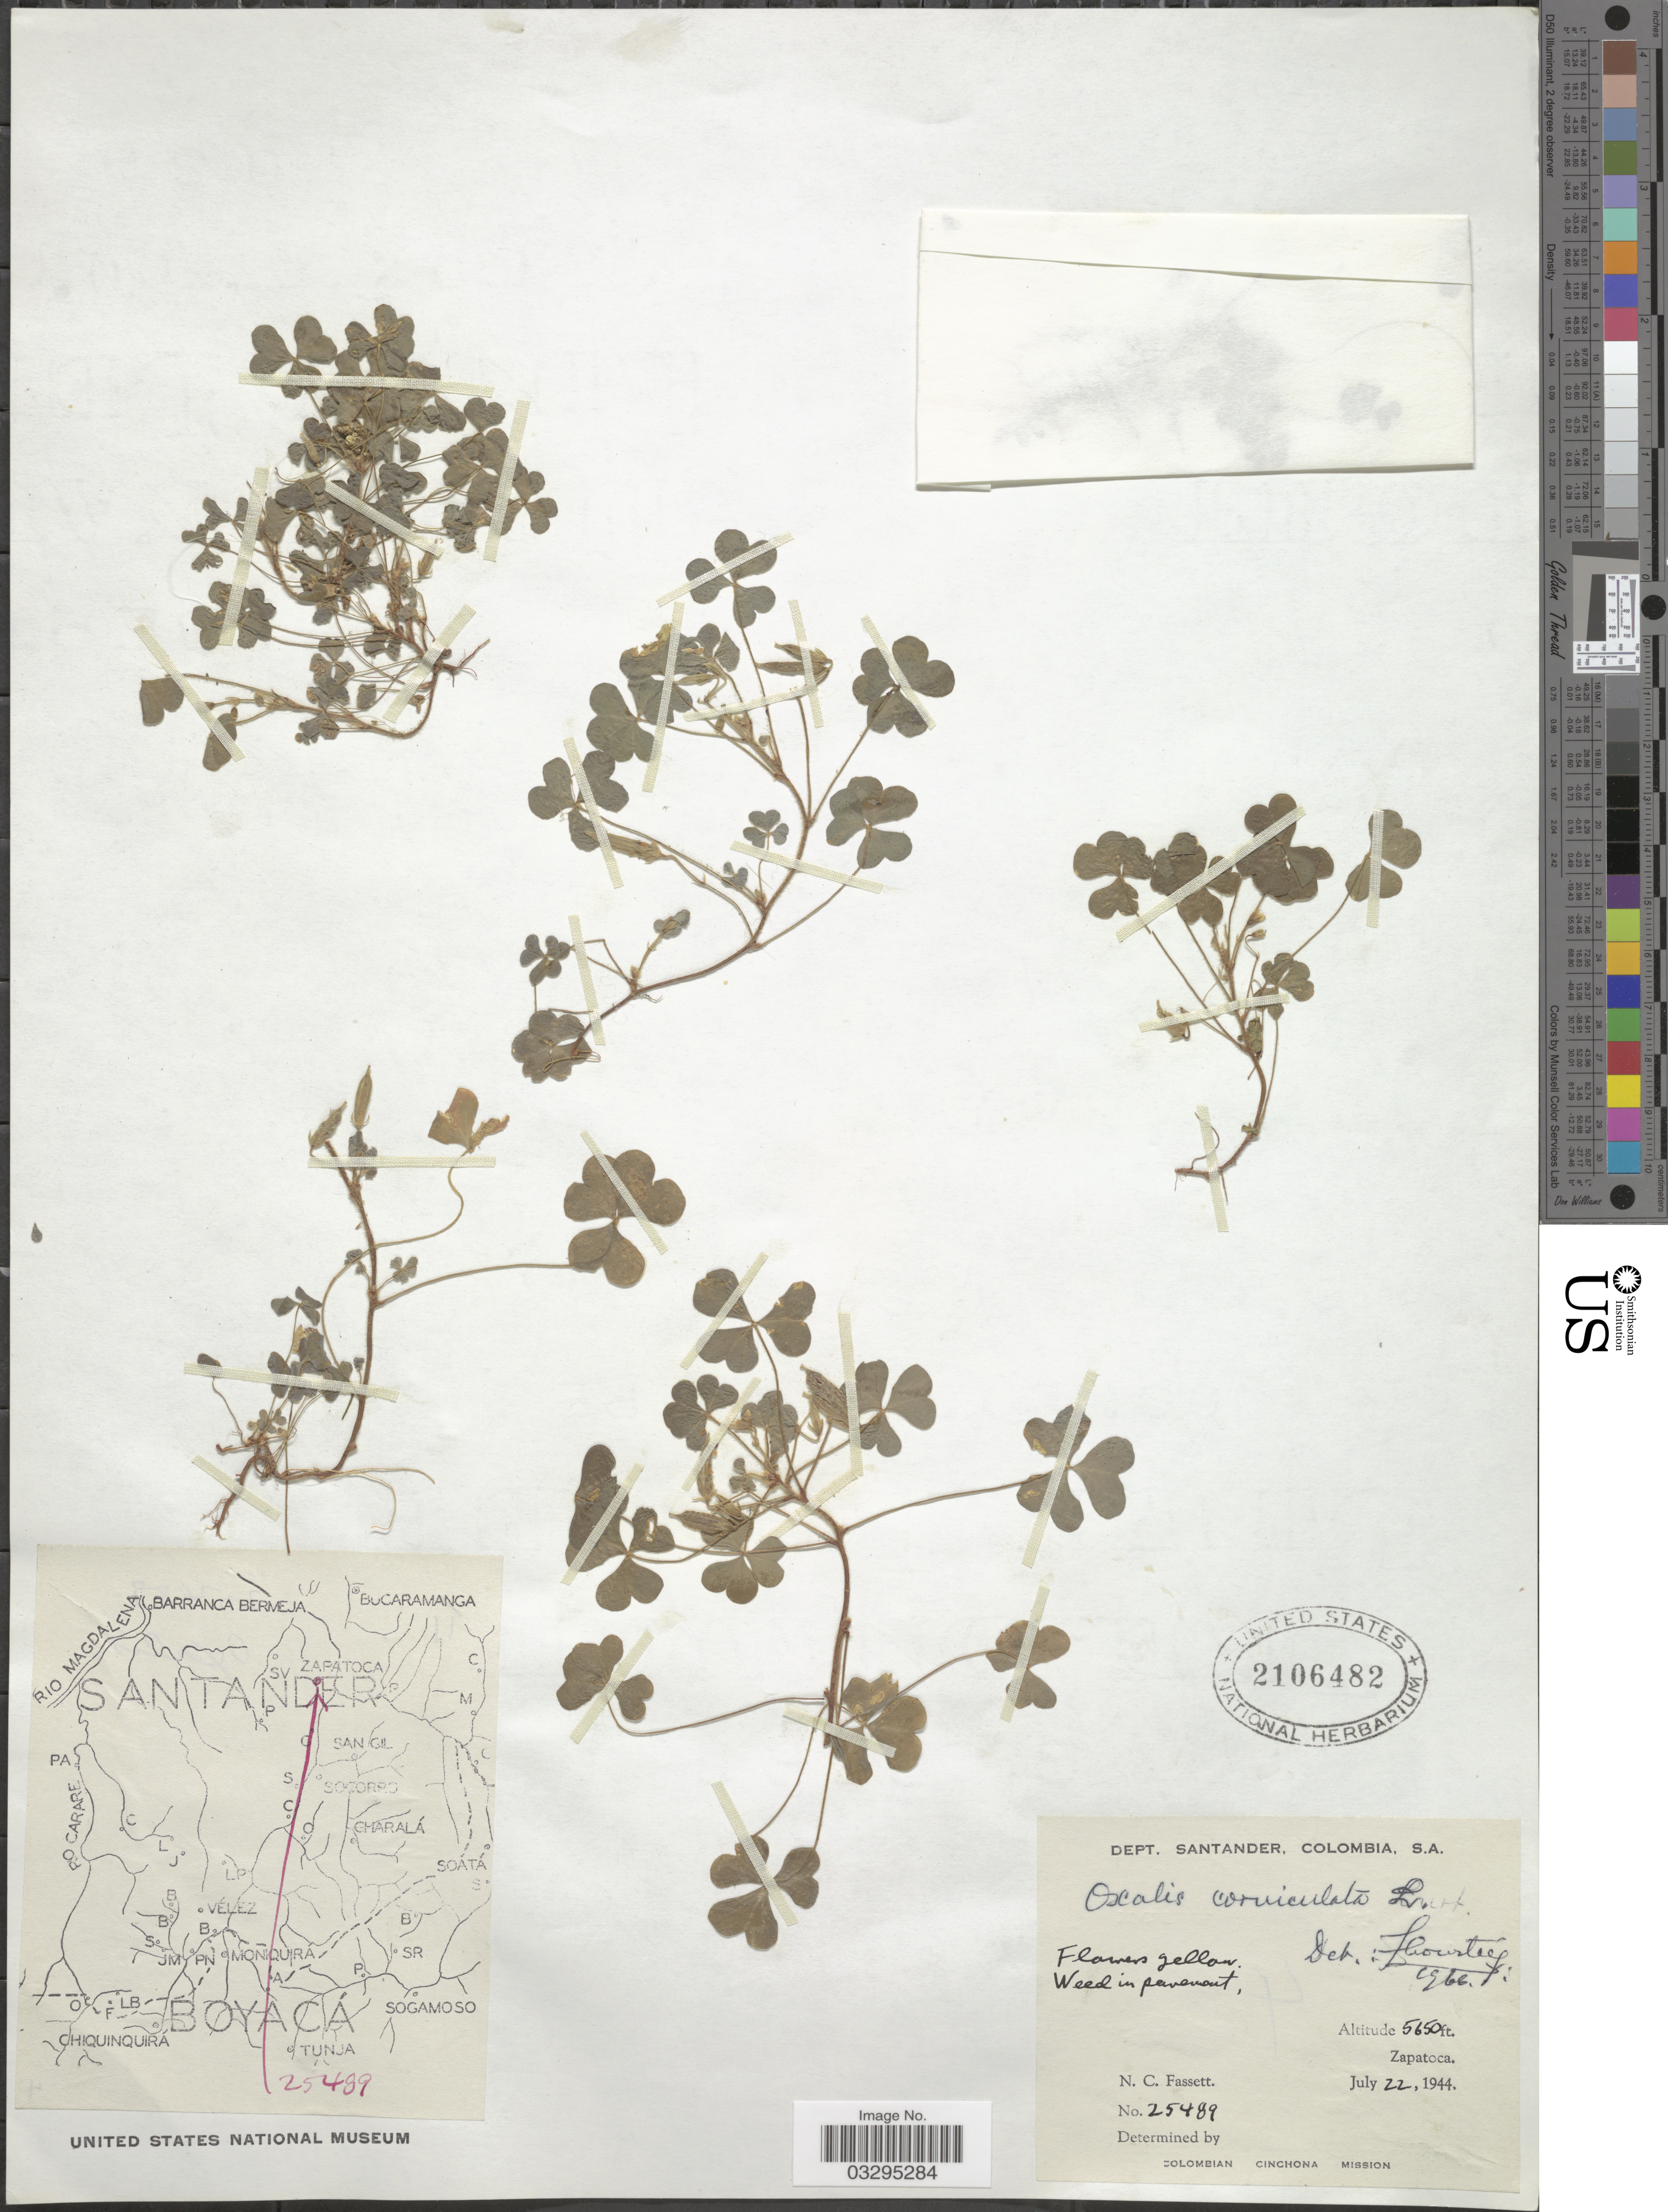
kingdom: Plantae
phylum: Tracheophyta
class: Magnoliopsida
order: Oxalidales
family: Oxalidaceae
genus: Oxalis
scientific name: Oxalis corniculata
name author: L.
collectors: N. C. Fassett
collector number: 25489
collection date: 1944-07-22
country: Colombia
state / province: Santander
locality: Dept. Santander. Zapatoca.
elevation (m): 1722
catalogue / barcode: US 2106482